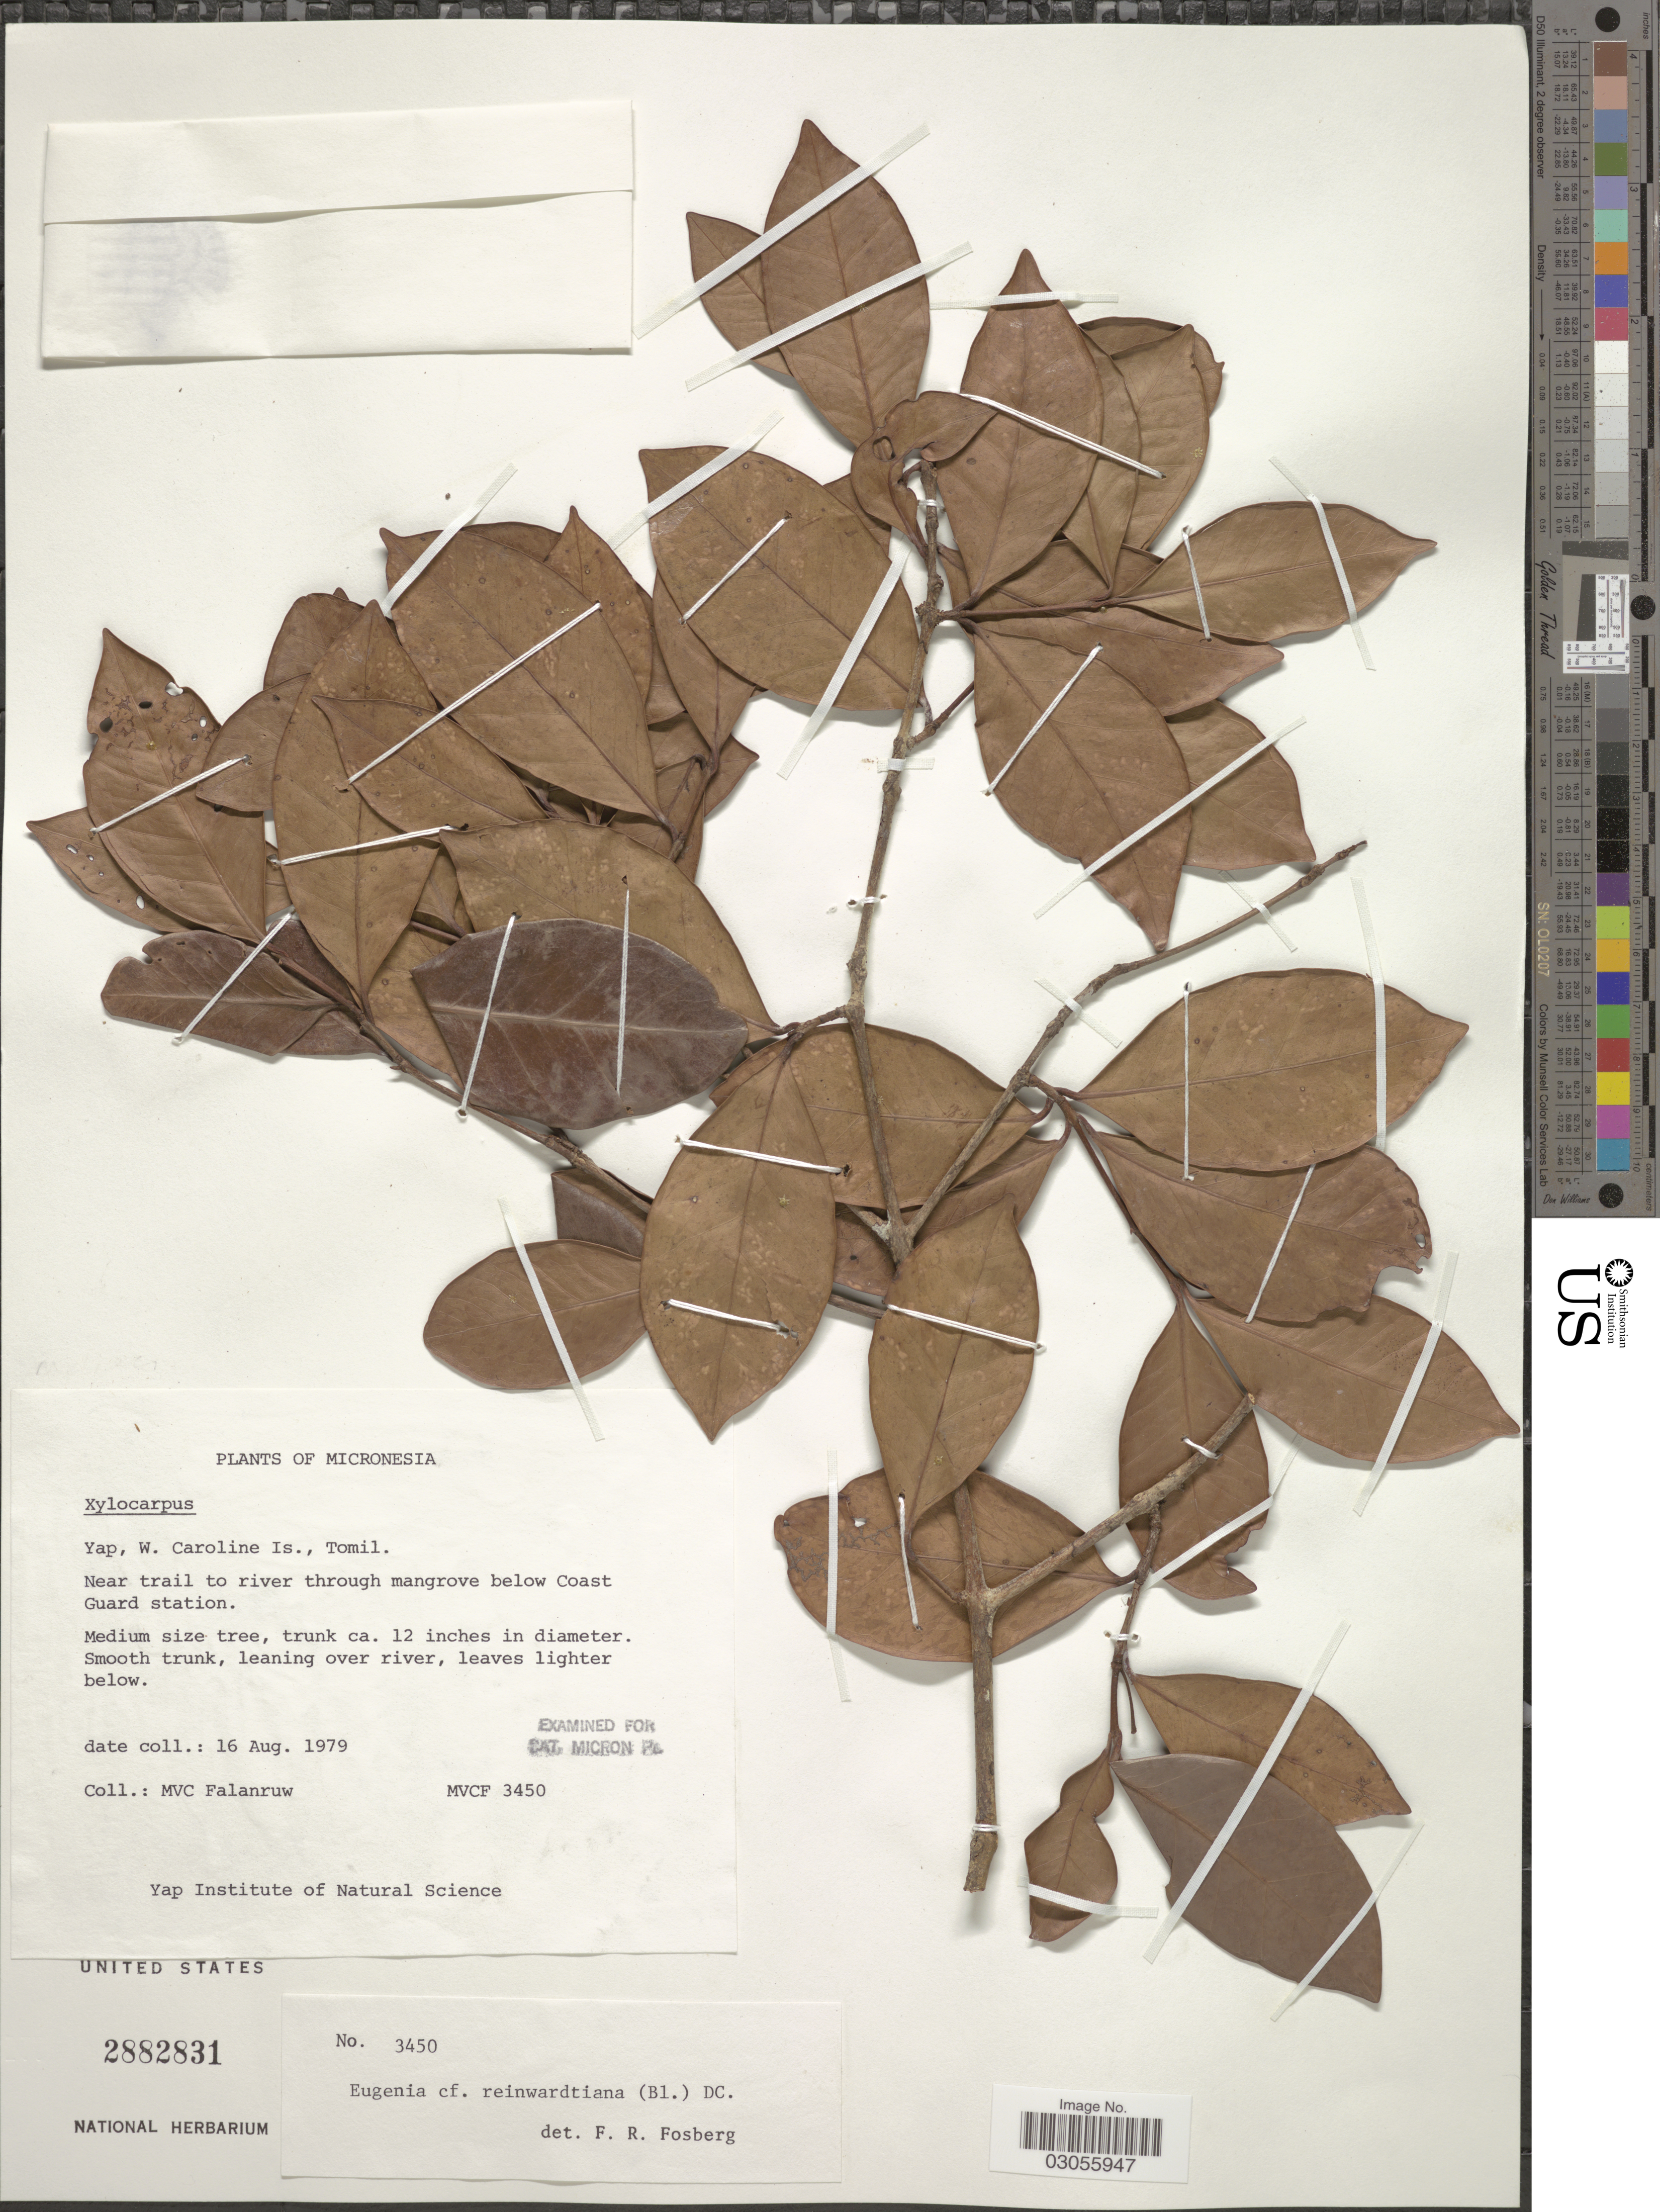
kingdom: Plantae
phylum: Tracheophyta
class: Magnoliopsida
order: Myrtales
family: Myrtaceae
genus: Eugenia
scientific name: Eugenia reinwardtiana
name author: (Blume) DC.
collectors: M. V. Falanruw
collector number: MVCF 3450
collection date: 1979-08-16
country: Micronesia, Federated States of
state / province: Yap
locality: Micronesia. W. Caroline Is., Tomil. Near trail to river through mangrove below Coast Guard station.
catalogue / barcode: US 2882831